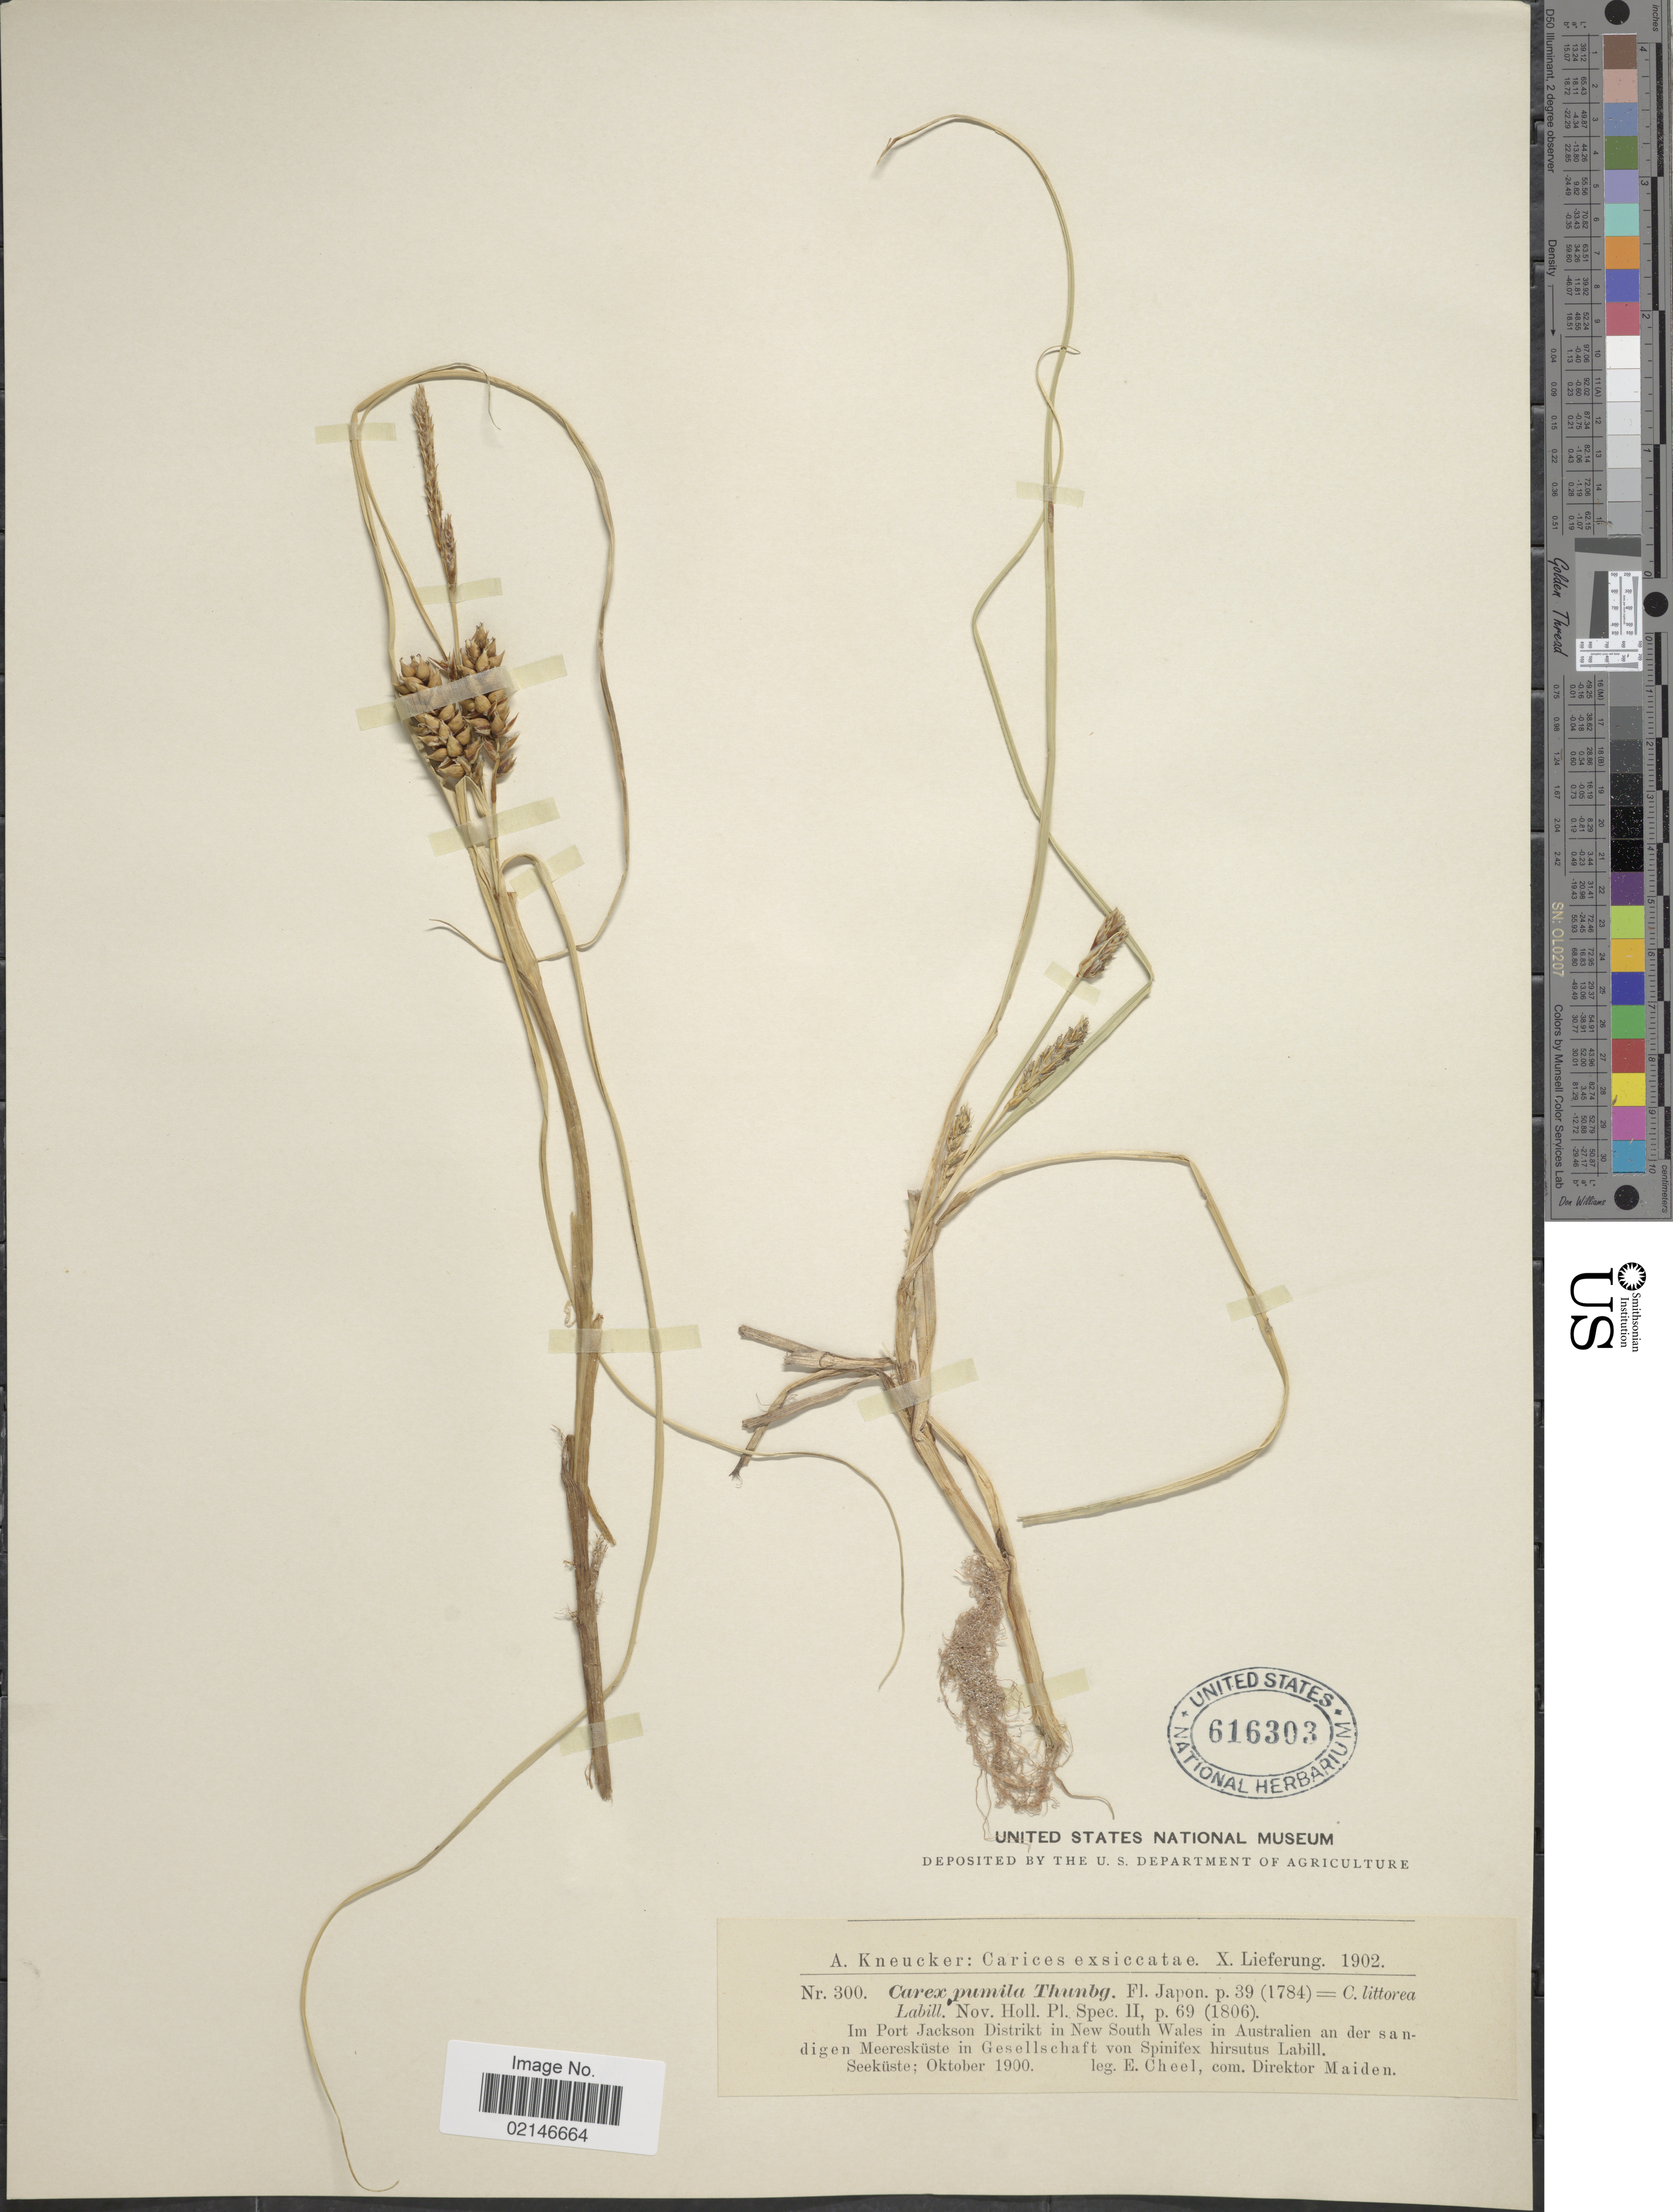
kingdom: Plantae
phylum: Tracheophyta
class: Liliopsida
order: Poales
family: Cyperaceae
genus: Carex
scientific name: Carex pumila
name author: Thunb.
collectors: E. Cheel & A. Kneucker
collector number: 300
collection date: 1900-10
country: Australia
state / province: New South Wales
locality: Carices, Im Port Jackson Distrikt in New South Wales in Australien an der sandigen Meereskuste in Gesellschaft von Spinifex hirsutus Labil, Seekustel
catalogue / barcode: US 616303